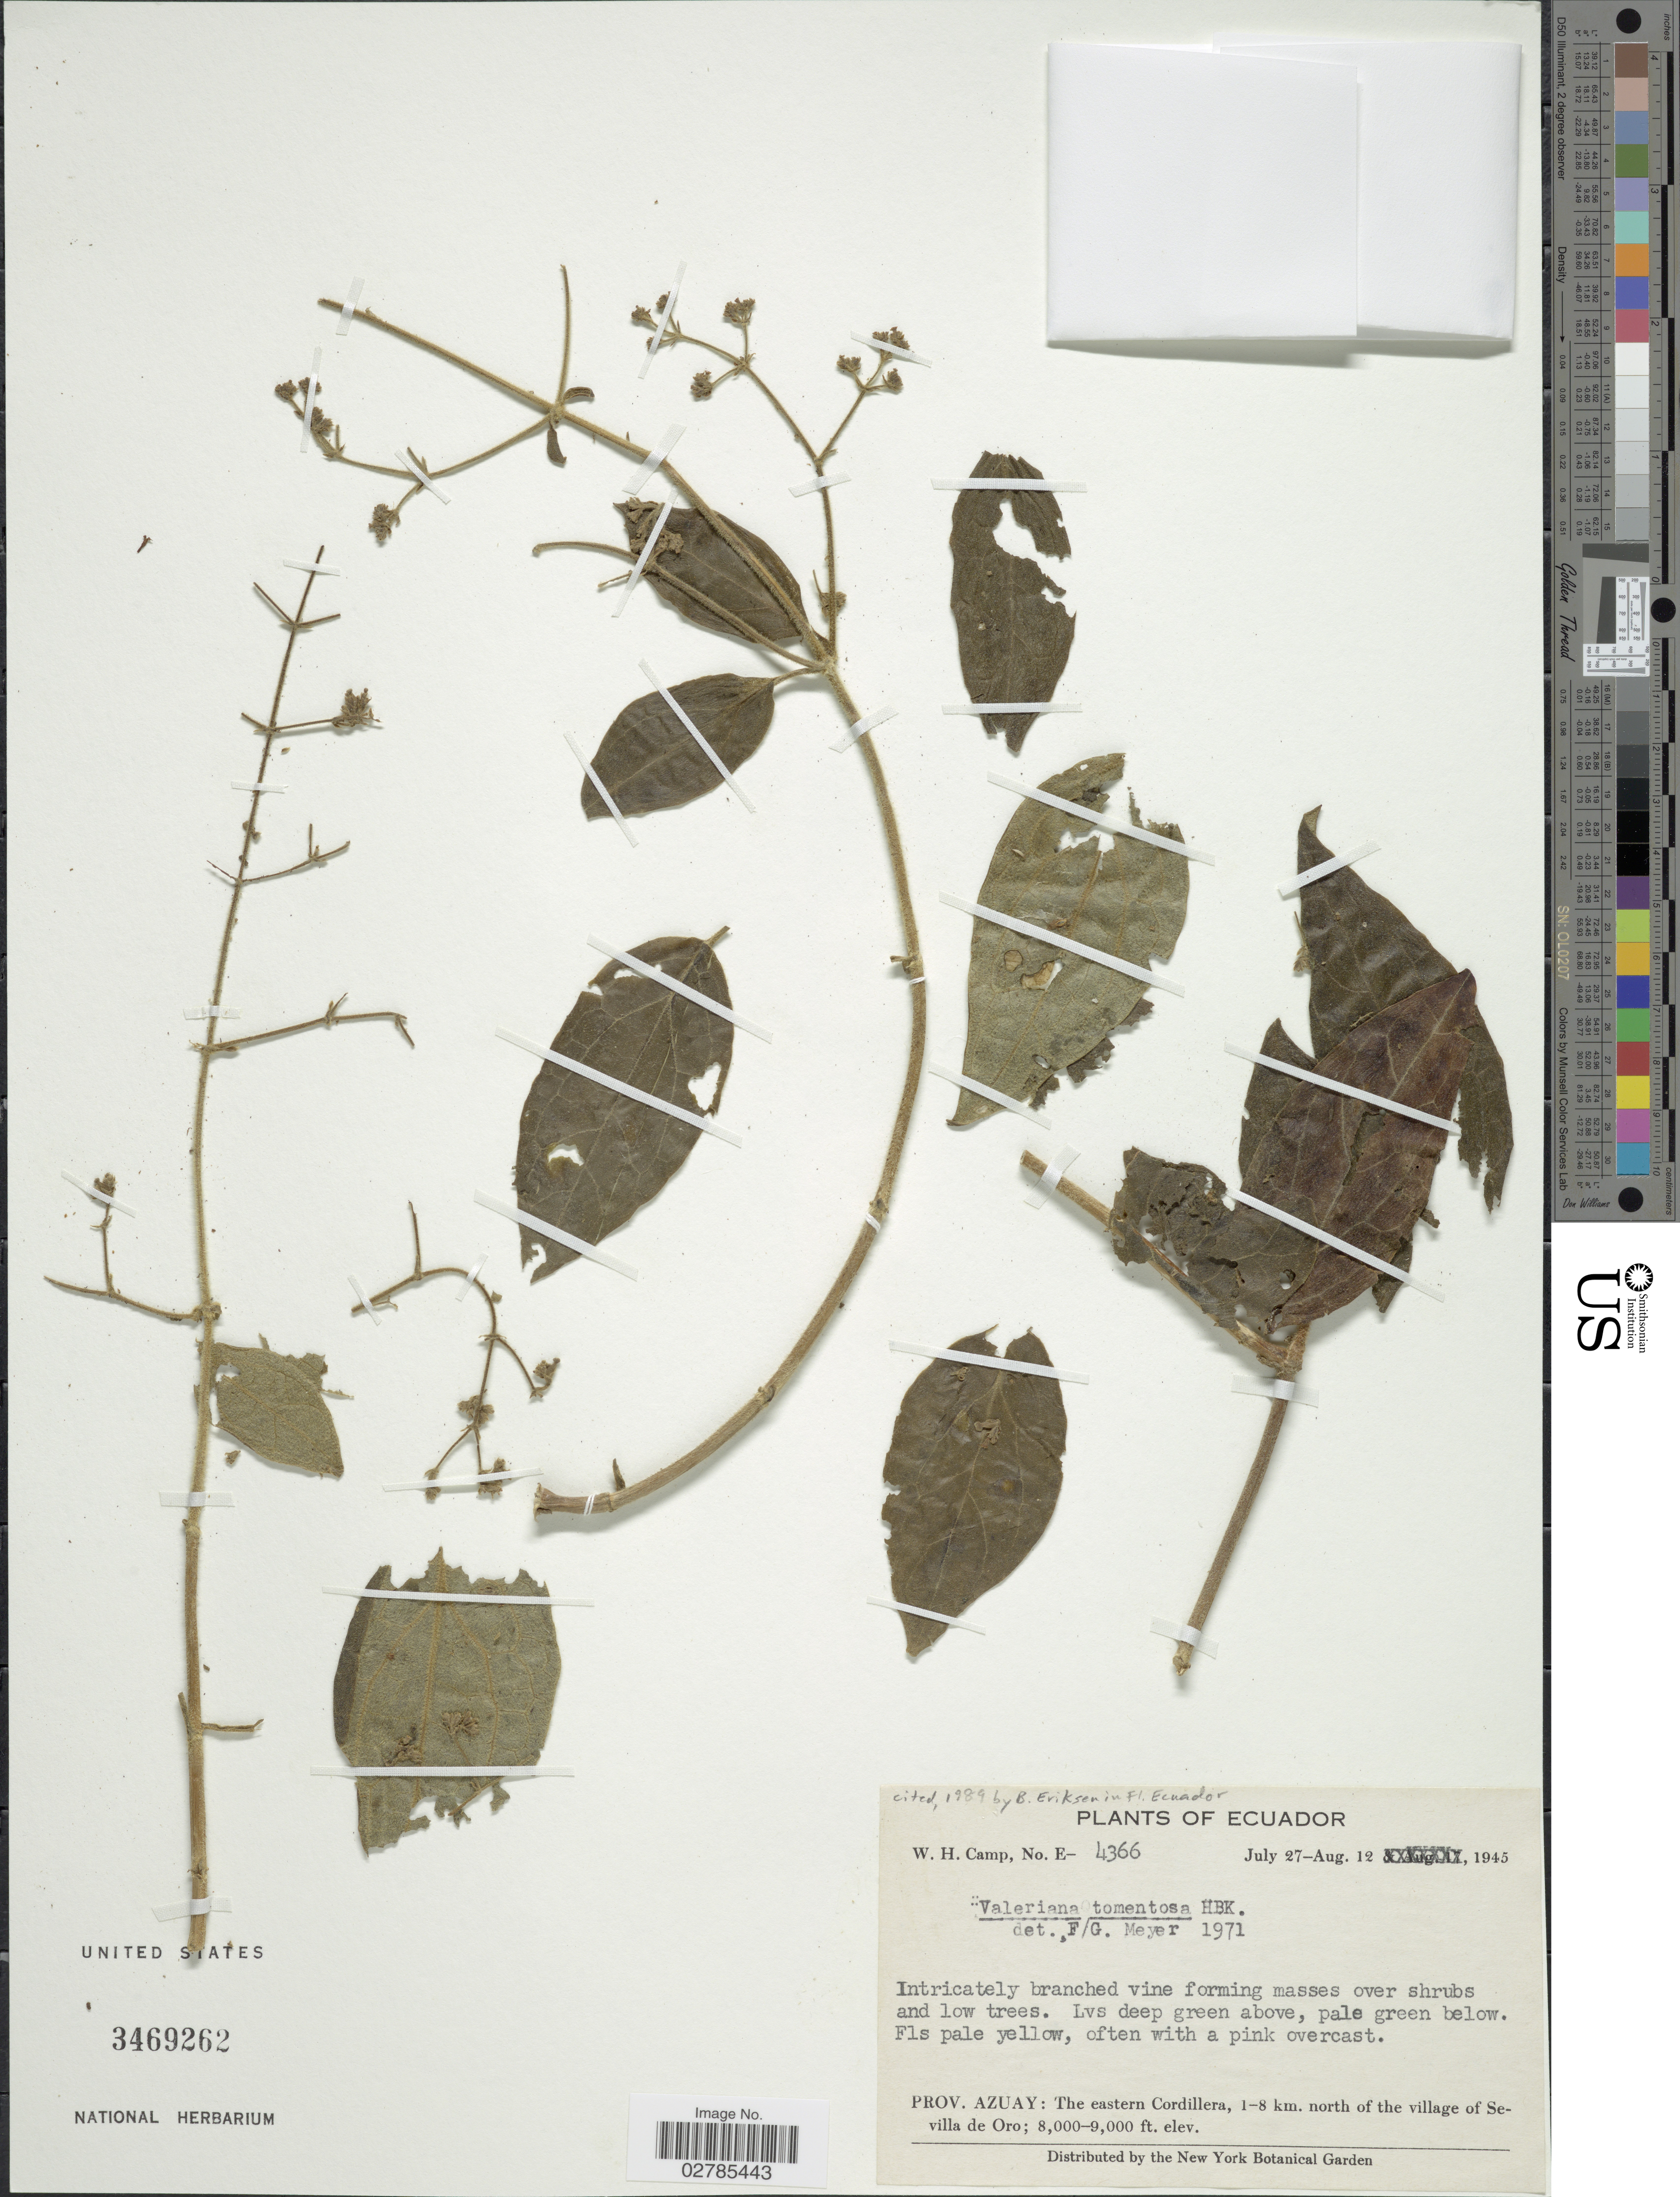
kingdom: Plantae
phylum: Tracheophyta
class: Magnoliopsida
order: Dipsacales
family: Caprifoliaceae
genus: Valeriana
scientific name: Valeriana tomentosa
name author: Kunth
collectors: W. H. Camp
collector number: E-4366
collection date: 1945-07-27/1945-08-12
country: Ecuador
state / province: Azuay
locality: The eastern Cordillera, 1-8 km. north of the village of Sevilla de Oro.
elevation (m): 2438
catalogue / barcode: US 3469262